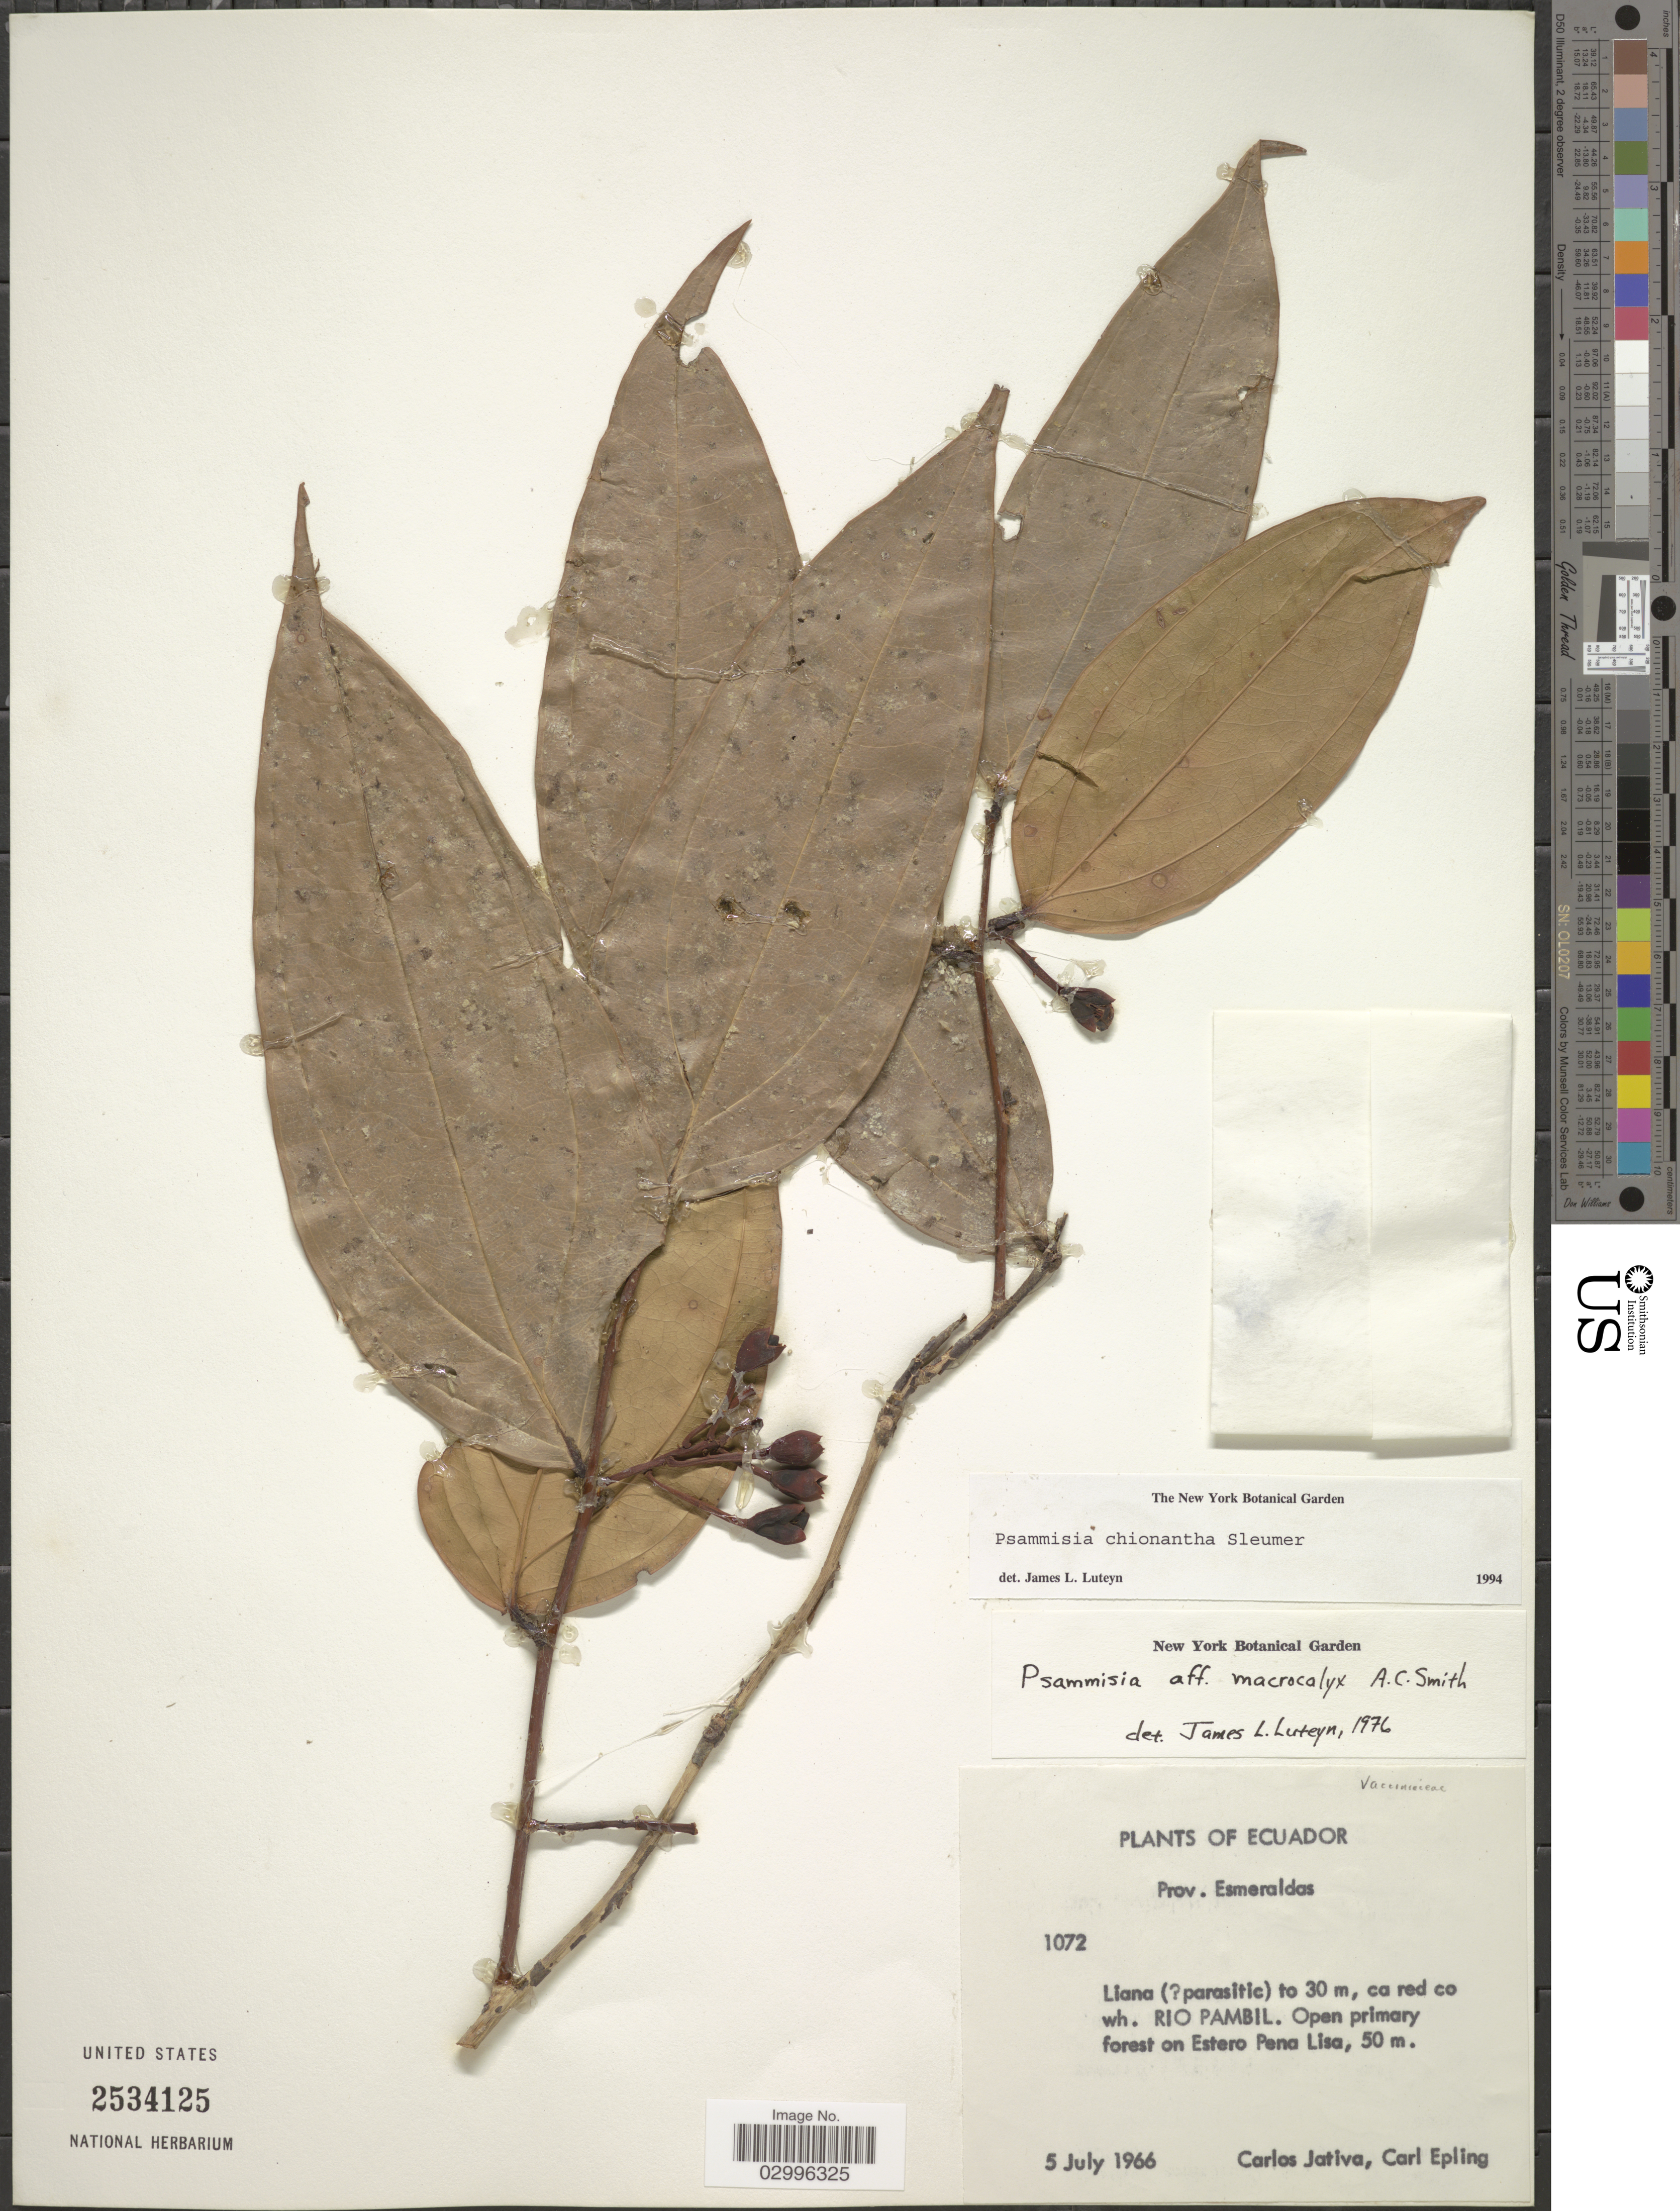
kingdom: Plantae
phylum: Tracheophyta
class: Magnoliopsida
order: Ericales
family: Ericaceae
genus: Psammisia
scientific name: Psammisia chionantha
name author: Sleumer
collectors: C. D. Játiva & C. C. Epling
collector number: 1072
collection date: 1966-07-05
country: Ecuador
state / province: Esmeraldas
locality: Ca red co wh. Rio Pambil. Open primary forest on Estero Pena Lisa.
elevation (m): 50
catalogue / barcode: US 2534125